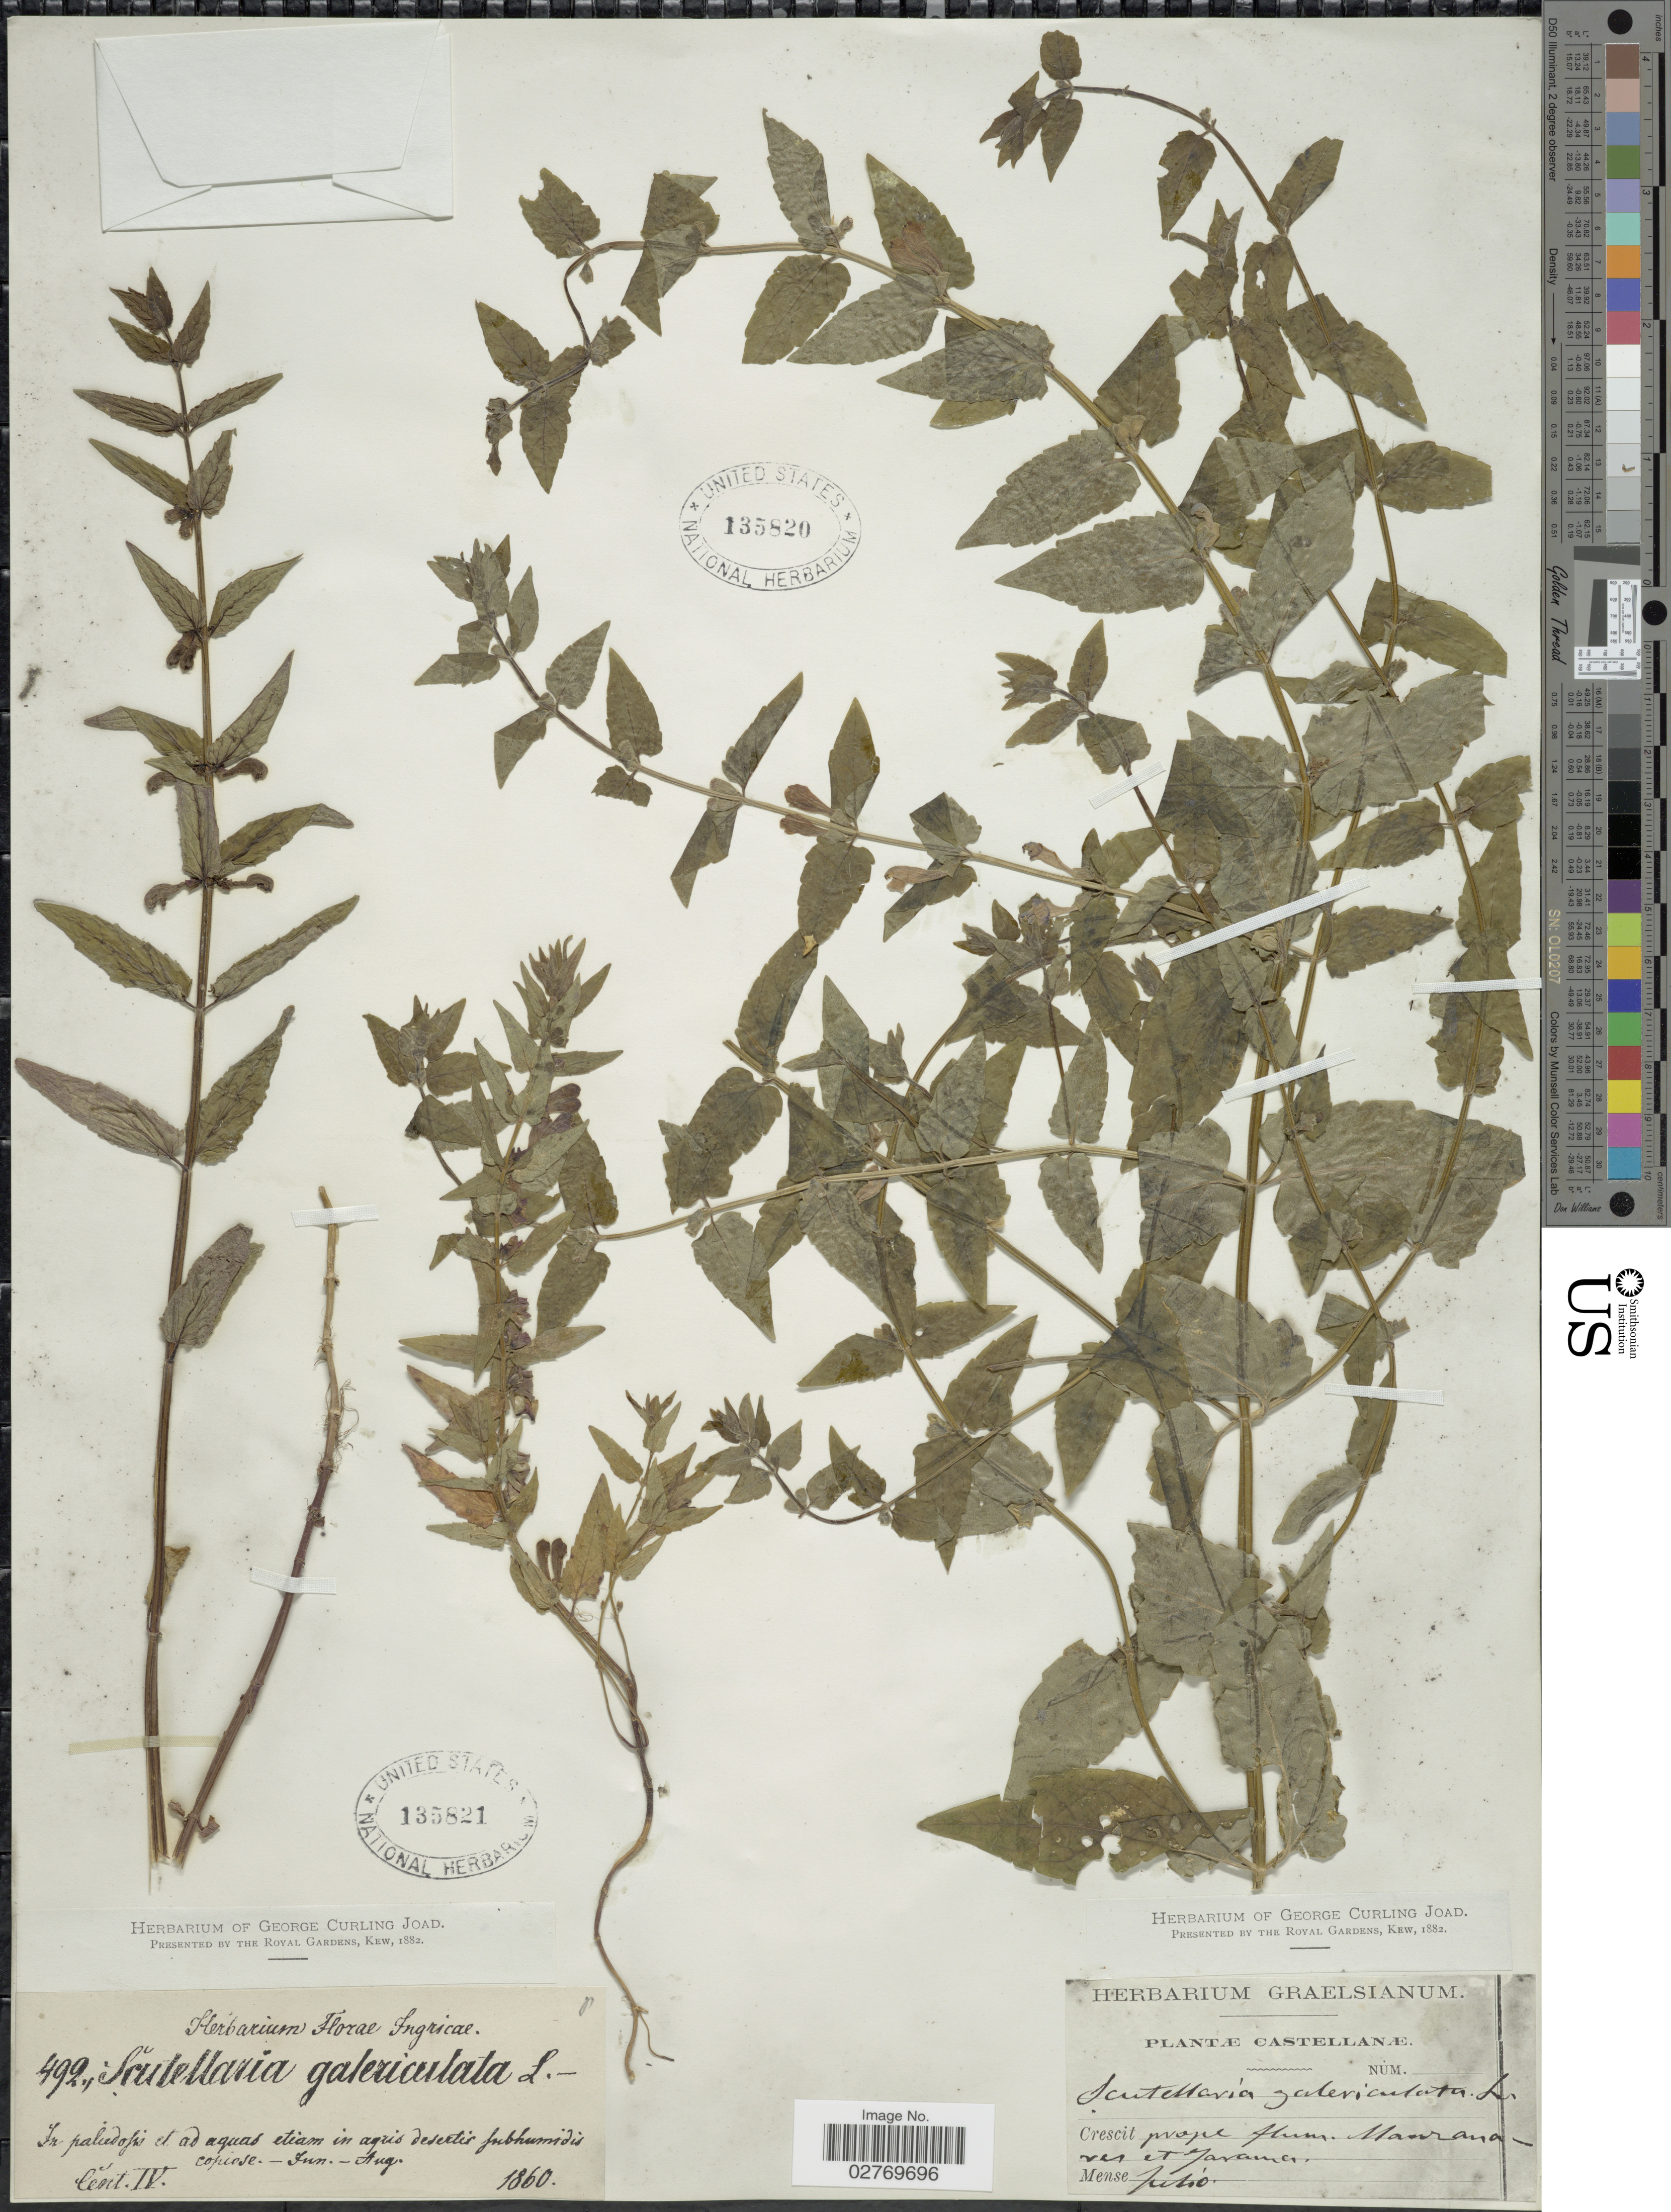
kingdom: Plantae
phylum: Tracheophyta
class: Magnoliopsida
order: Lamiales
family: Lamiaceae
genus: Scutellaria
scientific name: Scutellaria galericulata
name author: L.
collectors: ex herb. Florae Ingricae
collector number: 492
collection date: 1860-06/1860-08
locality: In paludosis et ad aquas etiam in agris desertis fubhumidis copiose.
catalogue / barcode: US 135821